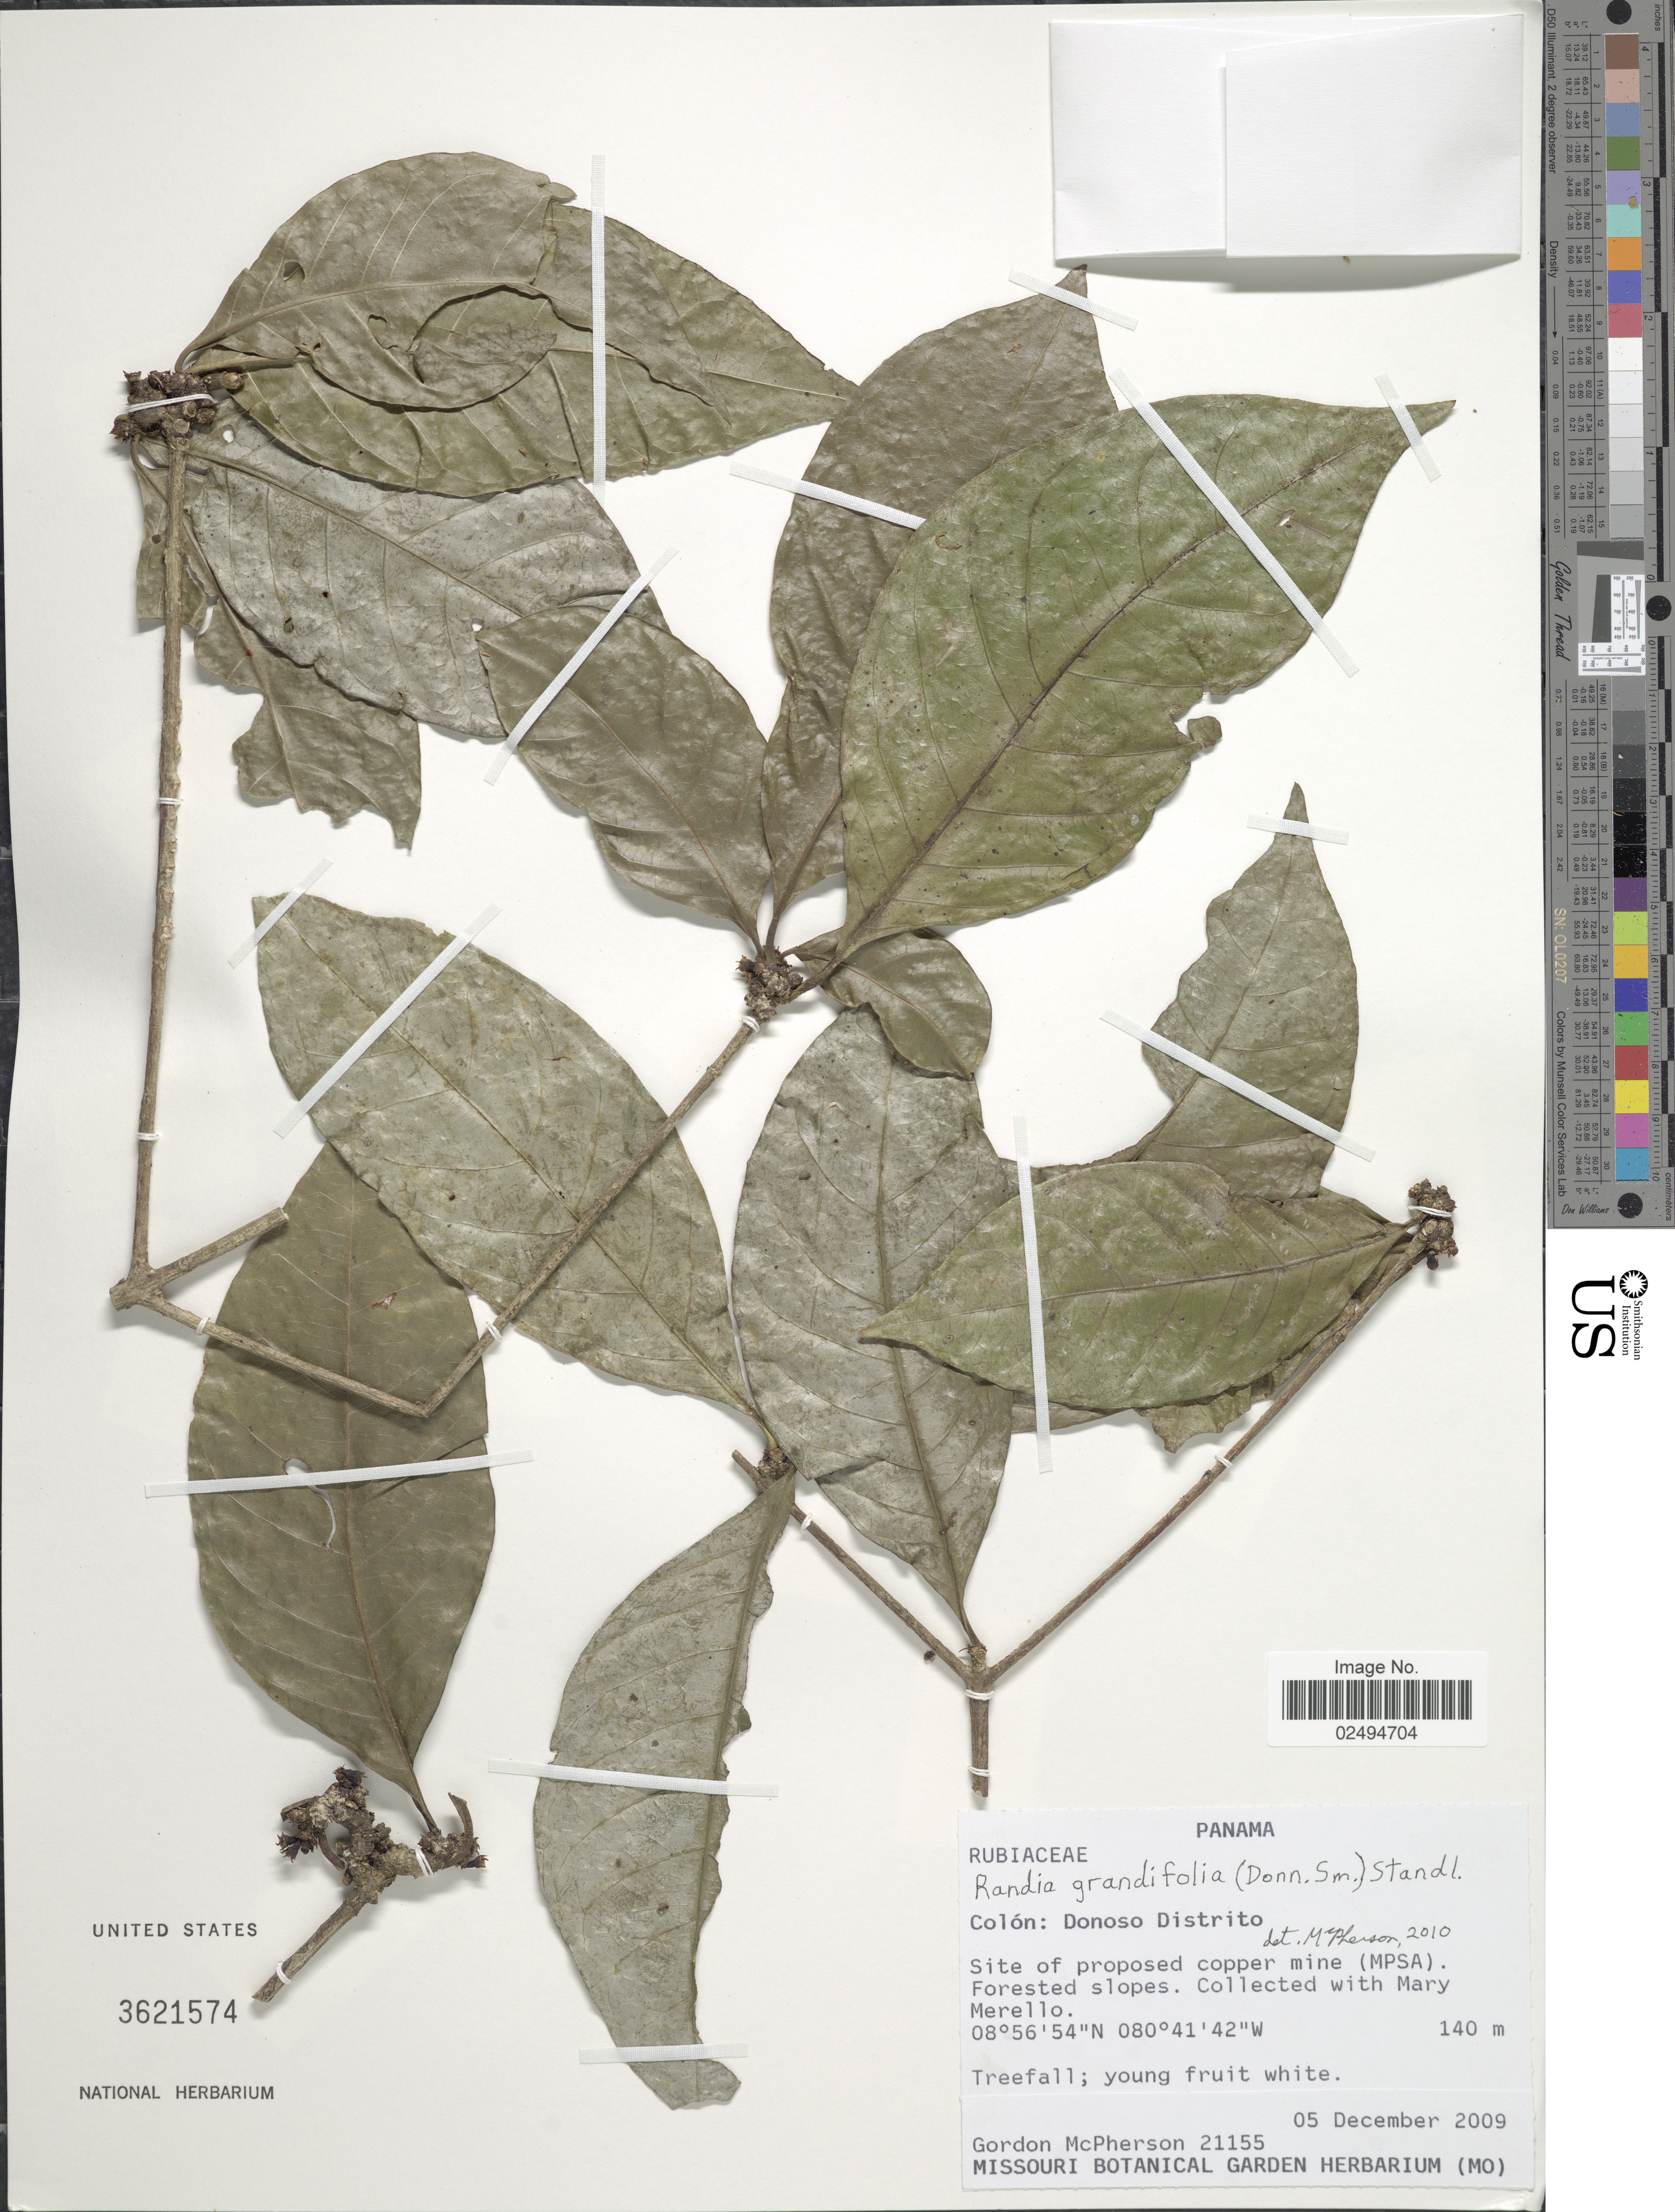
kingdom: Plantae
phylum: Tracheophyta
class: Magnoliopsida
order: Gentianales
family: Rubiaceae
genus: Randia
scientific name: Randia grandifolia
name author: (Donn. Sm.) Standl.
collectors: G. McPherson & M. Merello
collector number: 21155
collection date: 2009-12-05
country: Panama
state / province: Colón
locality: Donoso Distrito. Site of proposed copper mine (MPSA)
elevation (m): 140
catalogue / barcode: US 3621574